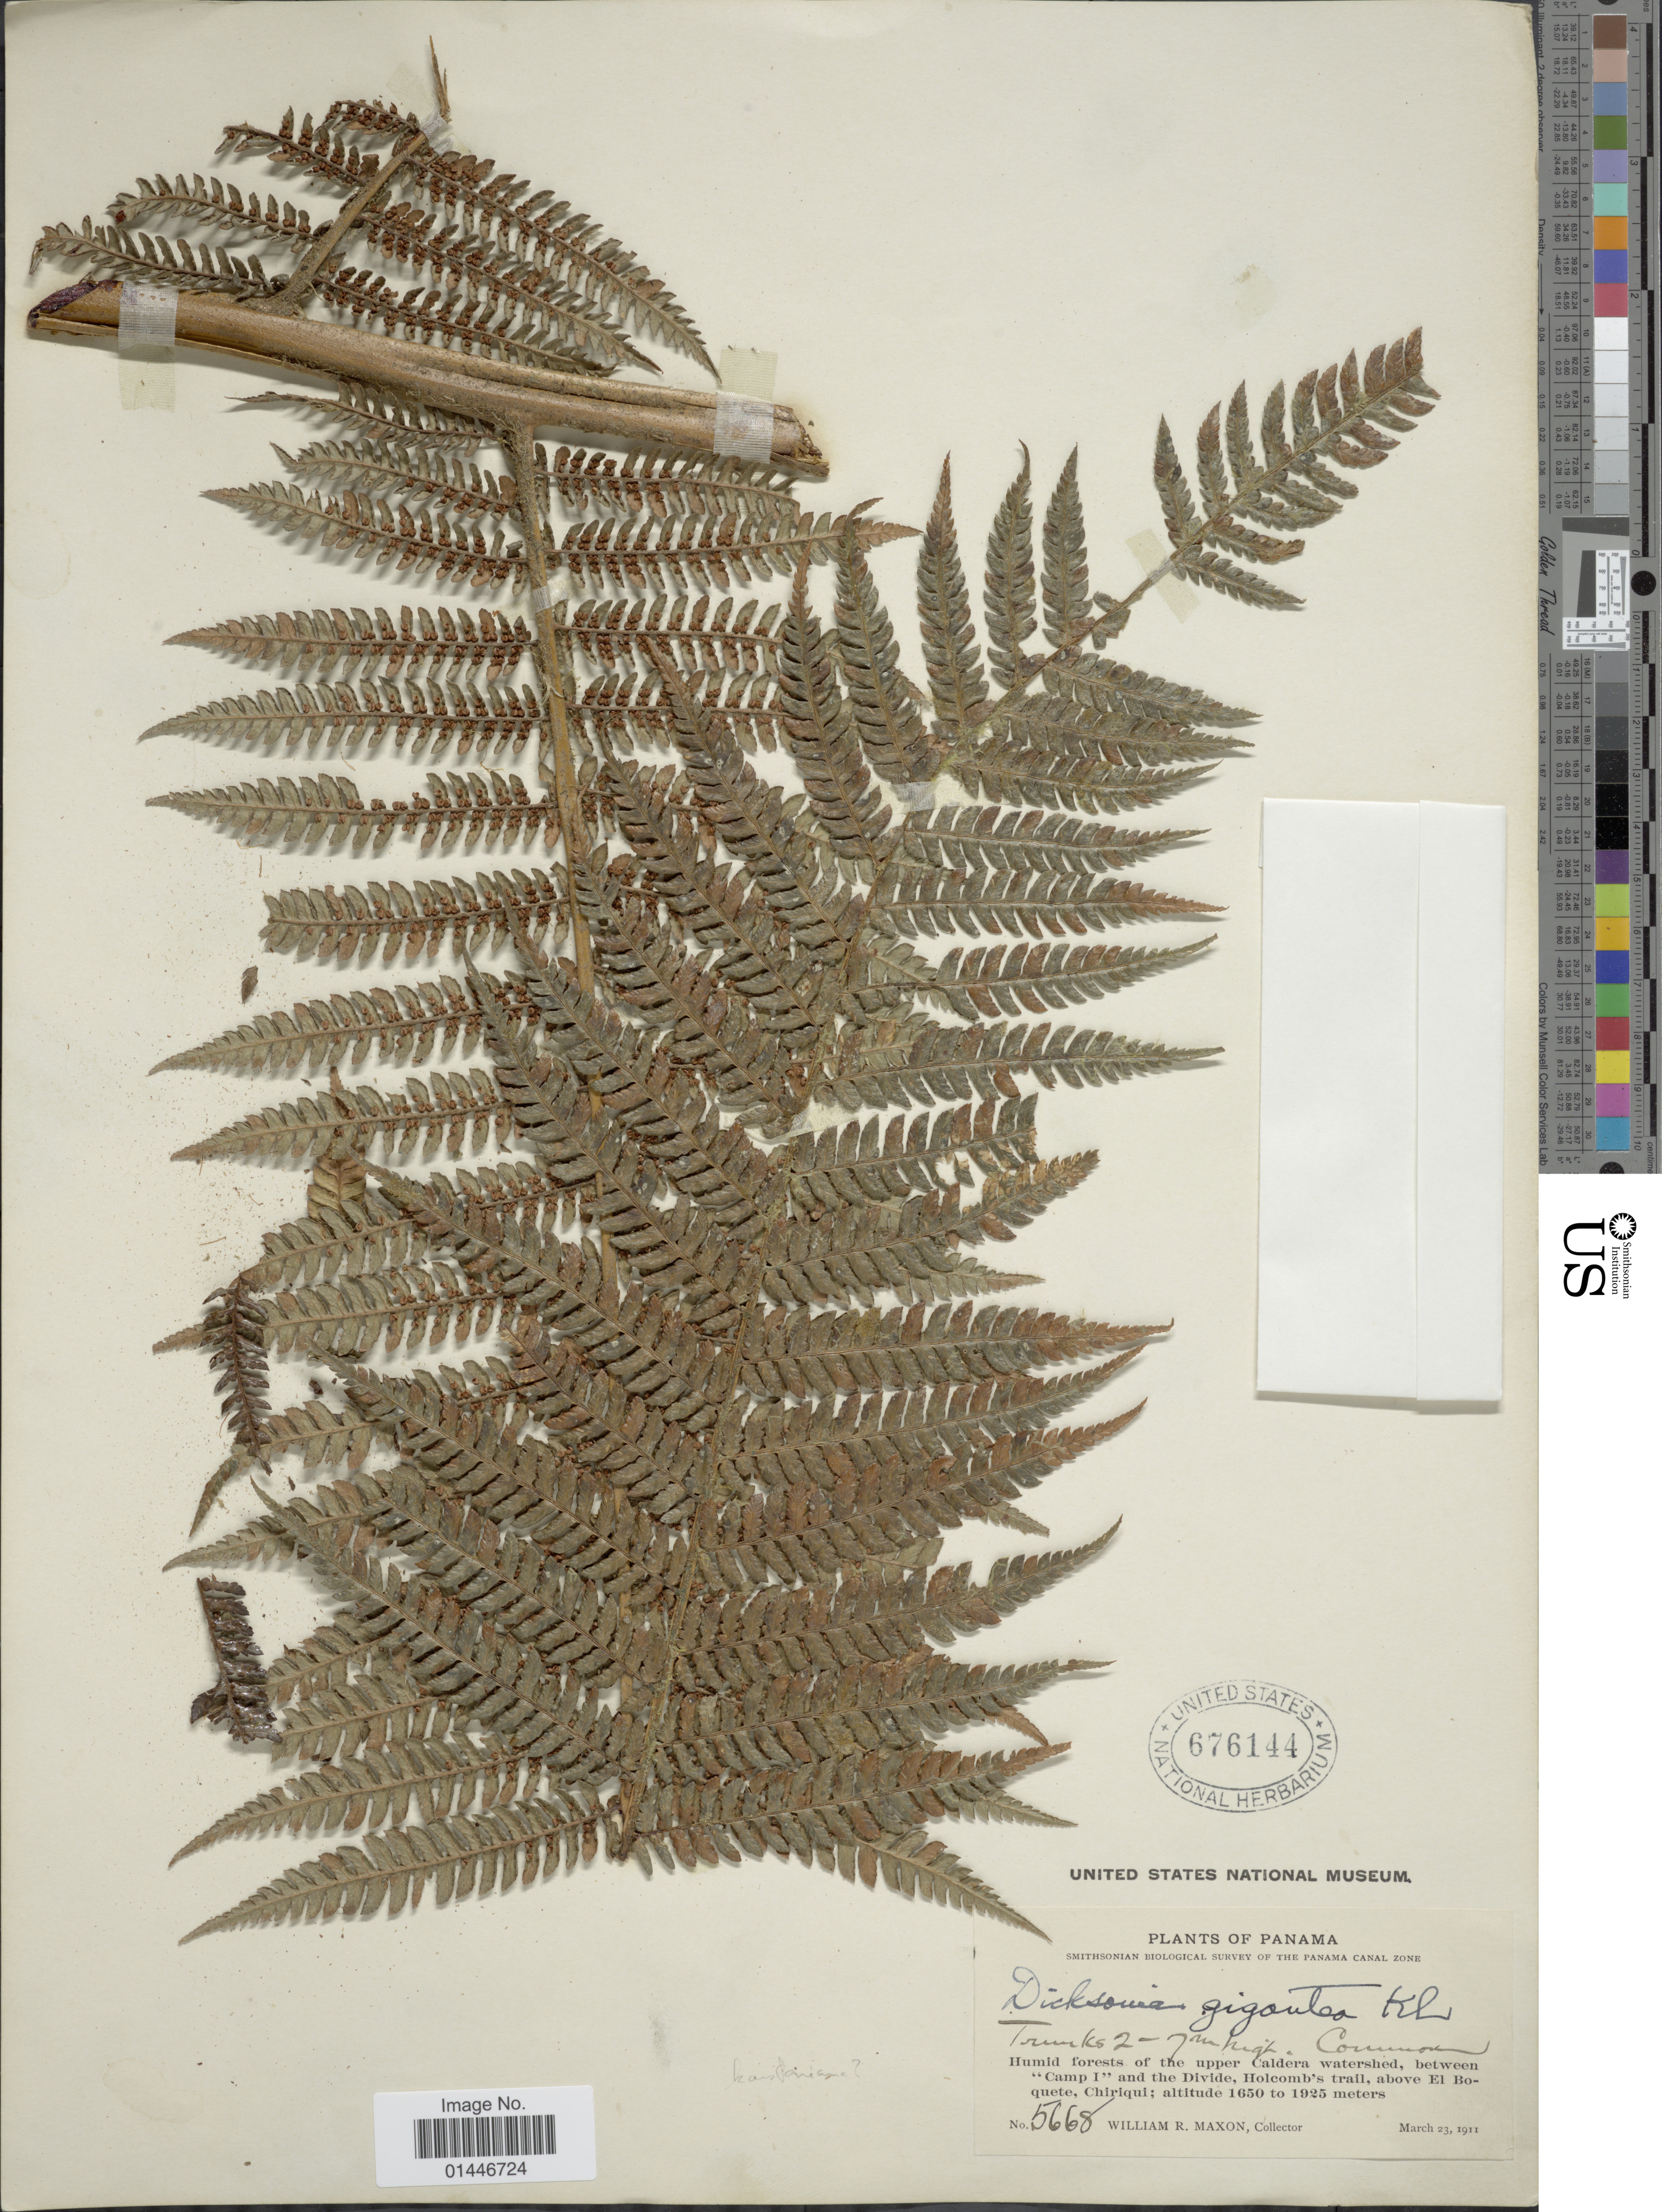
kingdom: Plantae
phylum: Tracheophyta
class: Polypodiopsida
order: Cyatheales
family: Dicksoniaceae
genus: Dicksonia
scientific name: Dicksonia karsteniana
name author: Klotzsch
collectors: W. R. Maxon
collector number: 5668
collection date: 1911-03-23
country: Panama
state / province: Chiriqui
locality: Upper Caldera watershed, between Camp1 and the Divide, Holcomb's trail, above El Boquete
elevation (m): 1650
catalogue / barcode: US 676144